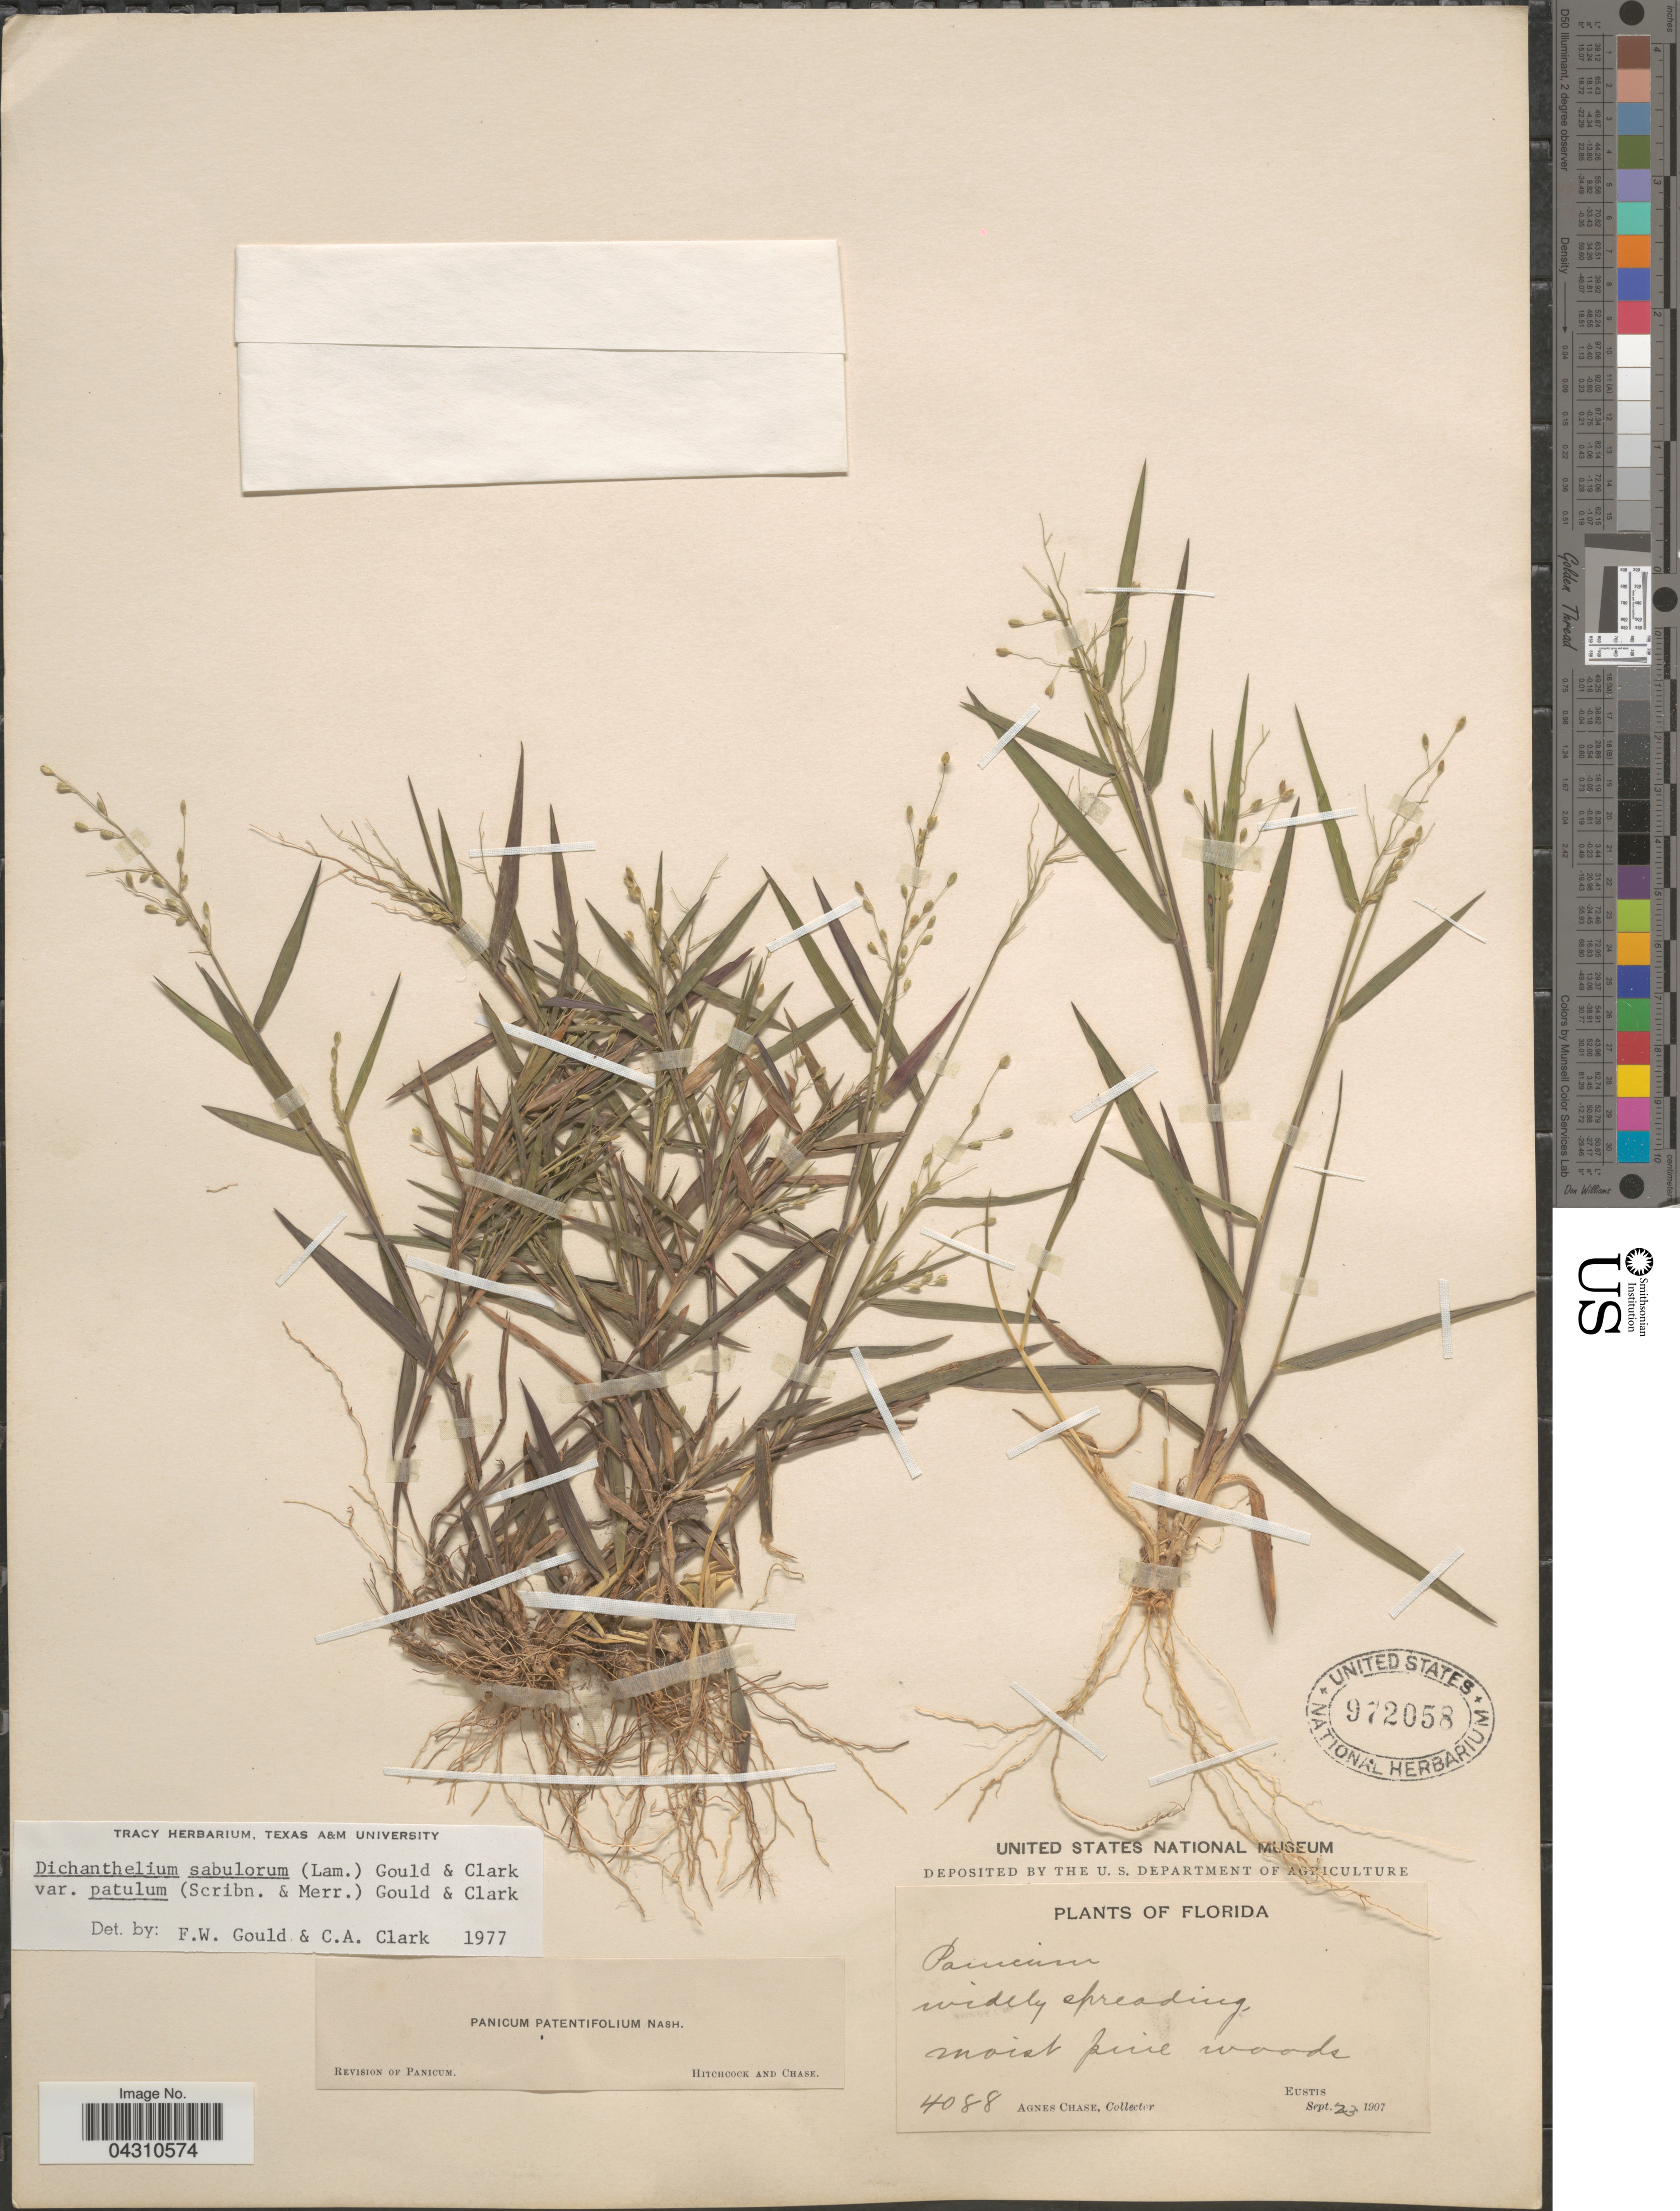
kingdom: Plantae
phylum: Tracheophyta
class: Liliopsida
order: Poales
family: Poaceae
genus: Dichanthelium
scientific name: Dichanthelium portoricense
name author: (Desv. ex Ham.) B.F. Hansen & Wunderlin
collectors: A. Chase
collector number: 4088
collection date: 1907-09-23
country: United States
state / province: Florida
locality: Eustis.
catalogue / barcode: US 972058